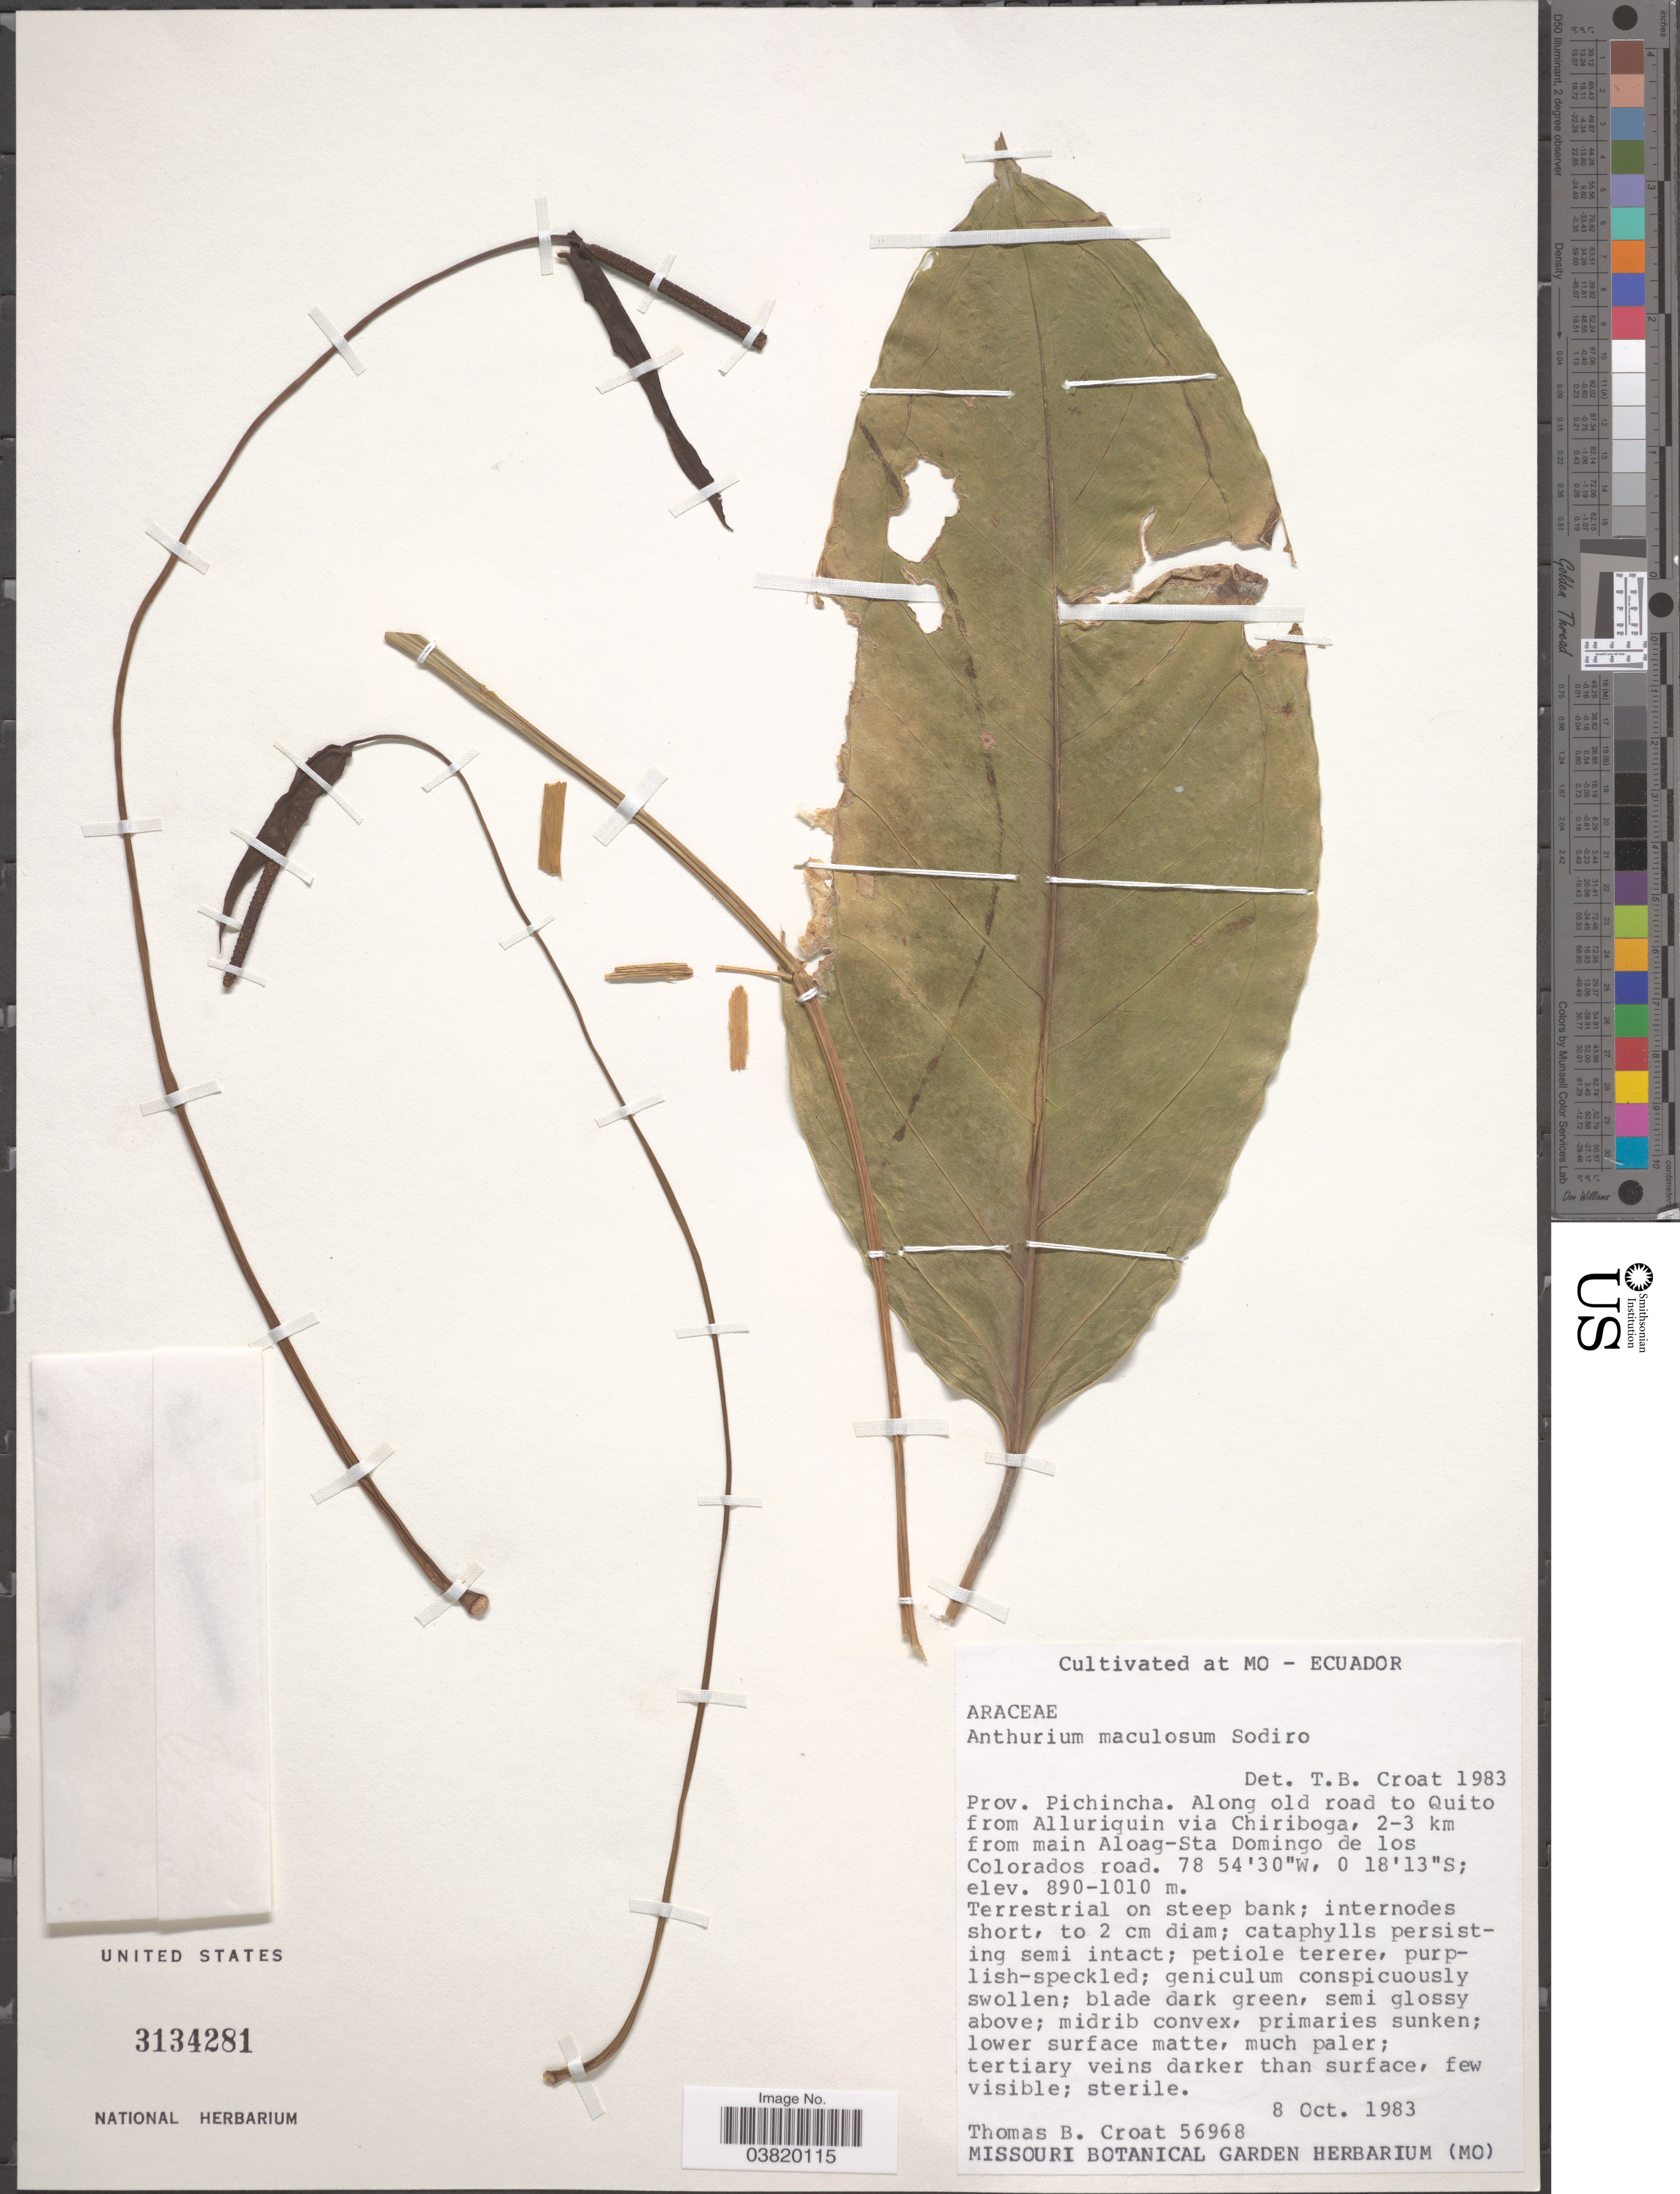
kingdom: Plantae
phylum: Tracheophyta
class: Liliopsida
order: Alismatales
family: Araceae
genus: Anthurium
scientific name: Anthurium maculosum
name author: Sodiro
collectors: T. B. Croat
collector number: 56968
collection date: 1983-10-08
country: Ecuador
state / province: Pichincha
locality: Along old road to Quito from Alluriquin via Chiriboga, 2-3 km from main Aloag-Sta Domingo de los Colorados road.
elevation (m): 890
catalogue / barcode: US 3134281